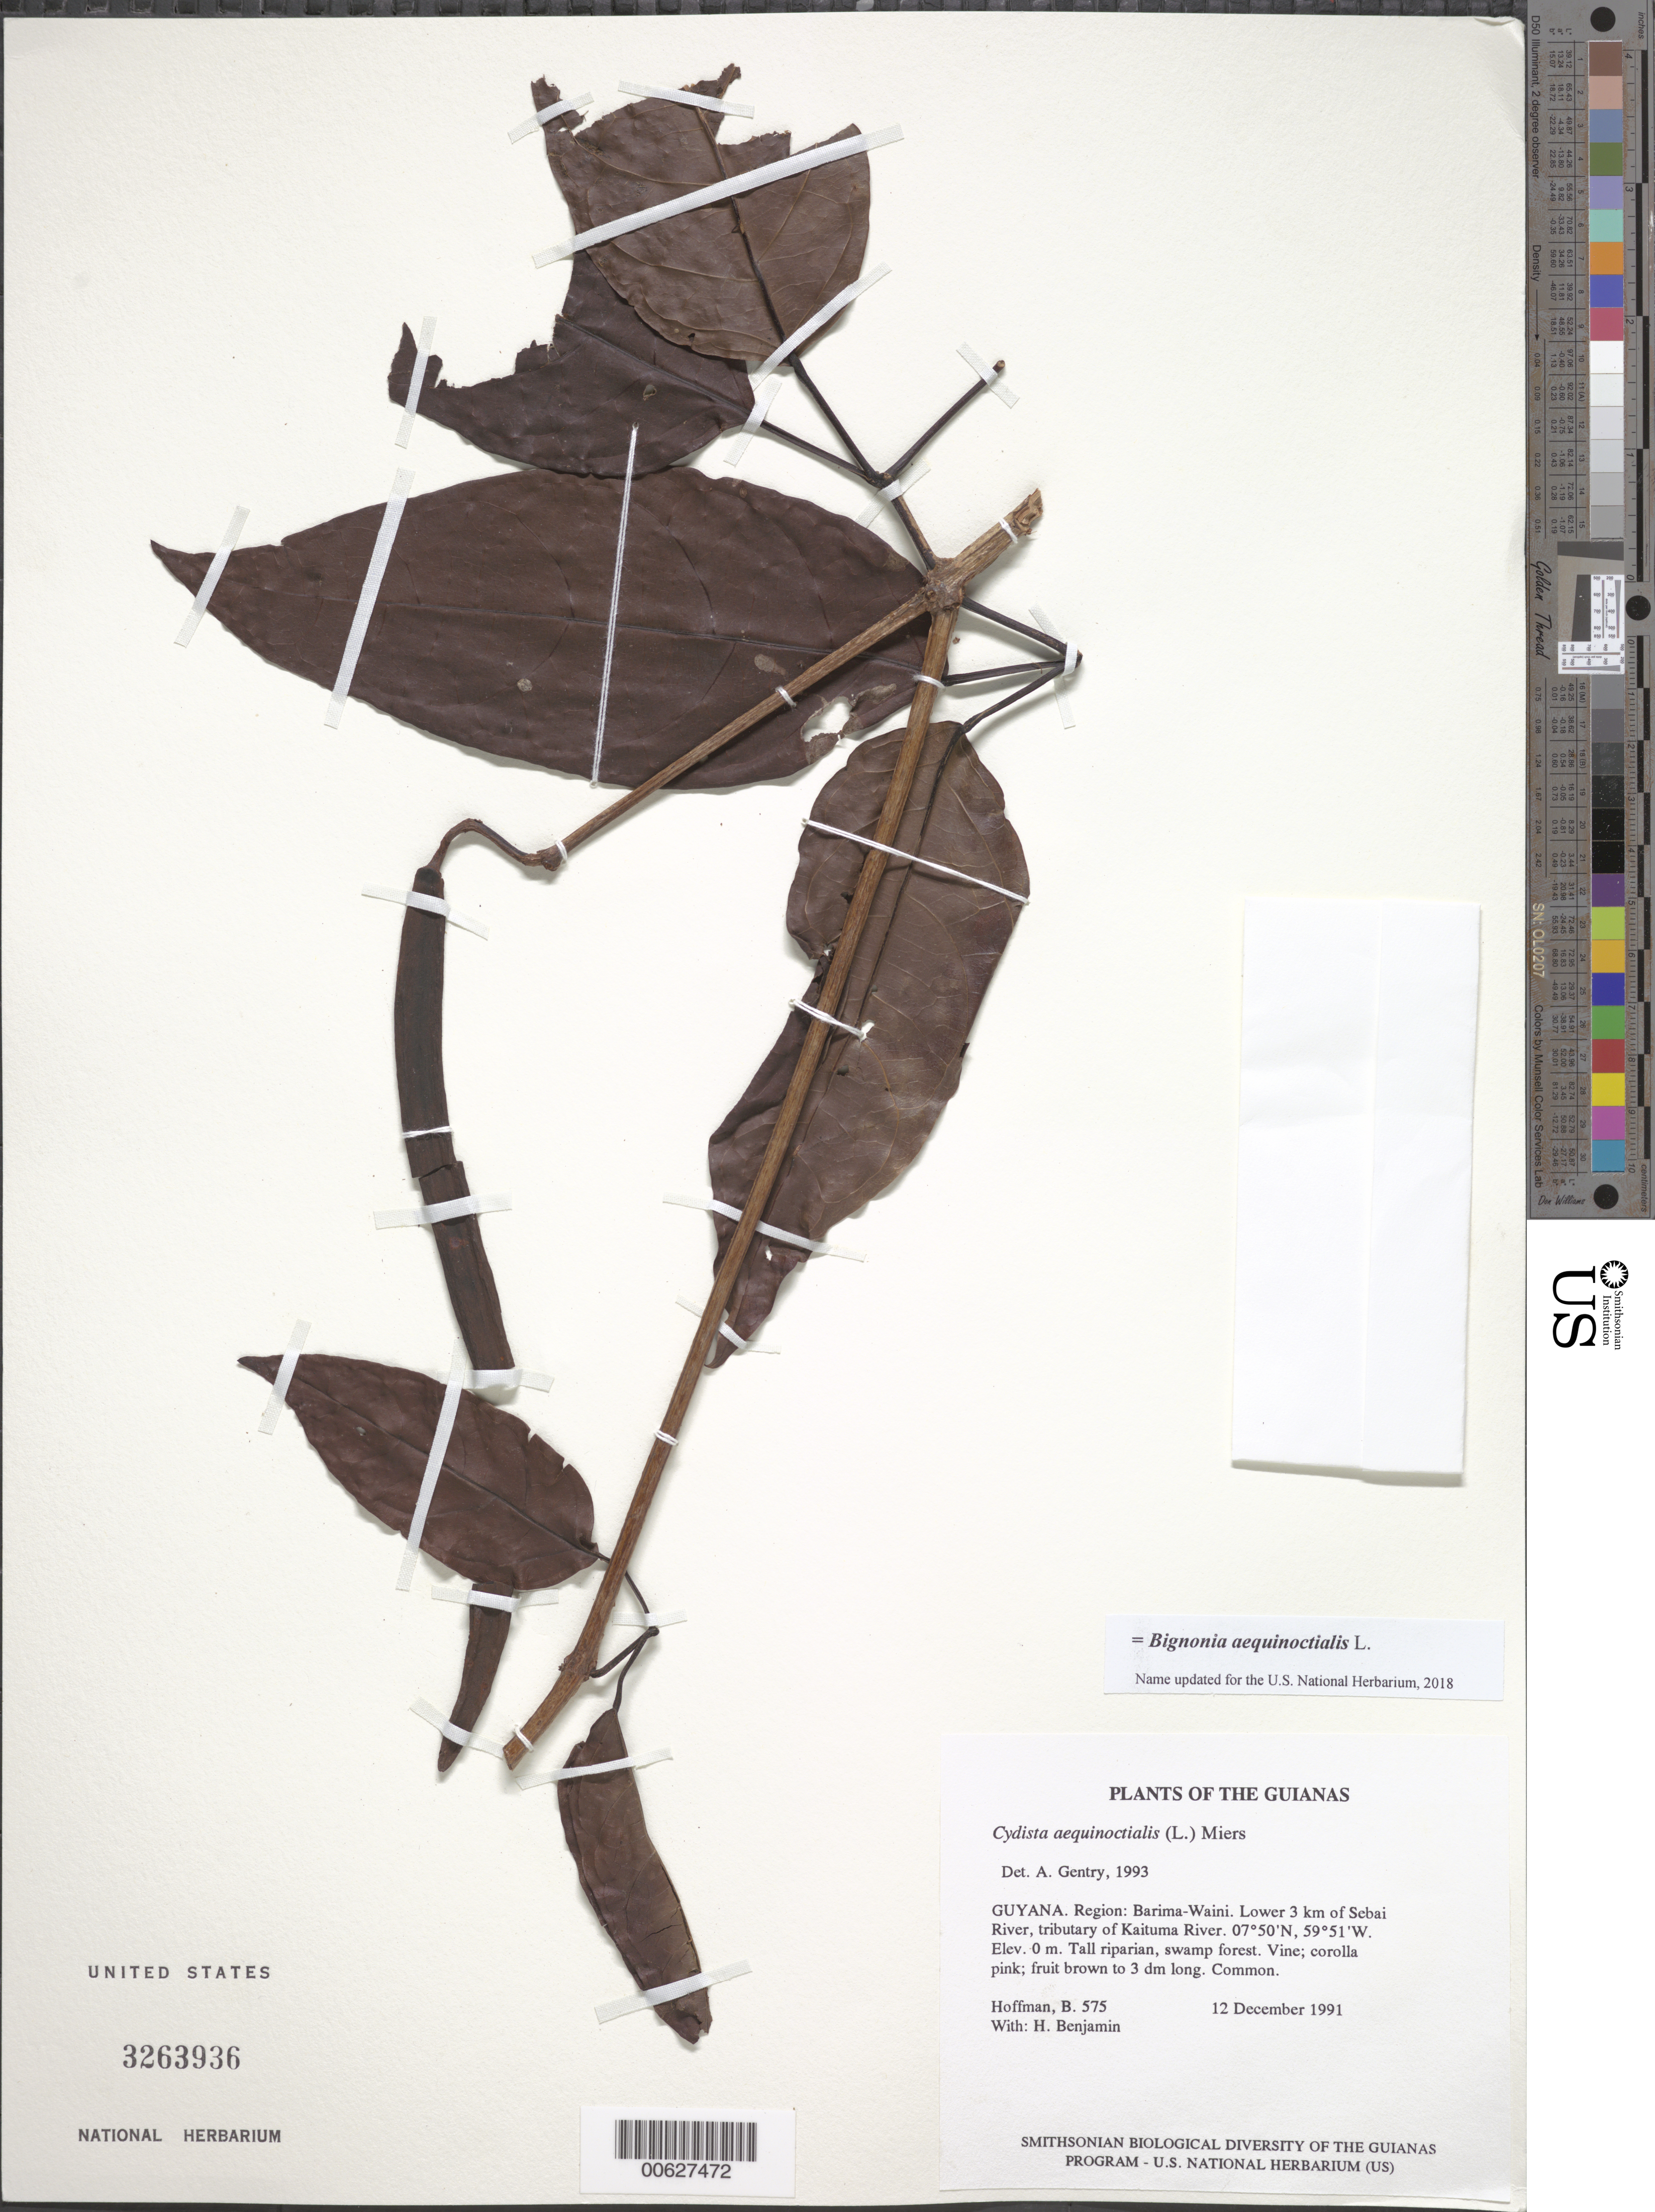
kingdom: Plantae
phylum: Tracheophyta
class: Magnoliopsida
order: Lamiales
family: Bignoniaceae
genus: Bignonia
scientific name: Bignonia aequinoctialis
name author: L.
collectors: B. Hoffman & H. Benjamin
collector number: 575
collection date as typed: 12 December 1991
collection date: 1991-12-12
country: Guyana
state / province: Barima-Waini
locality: Lower 3 km of Sebai River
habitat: Tall riparian, swamp forest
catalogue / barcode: US 3263936